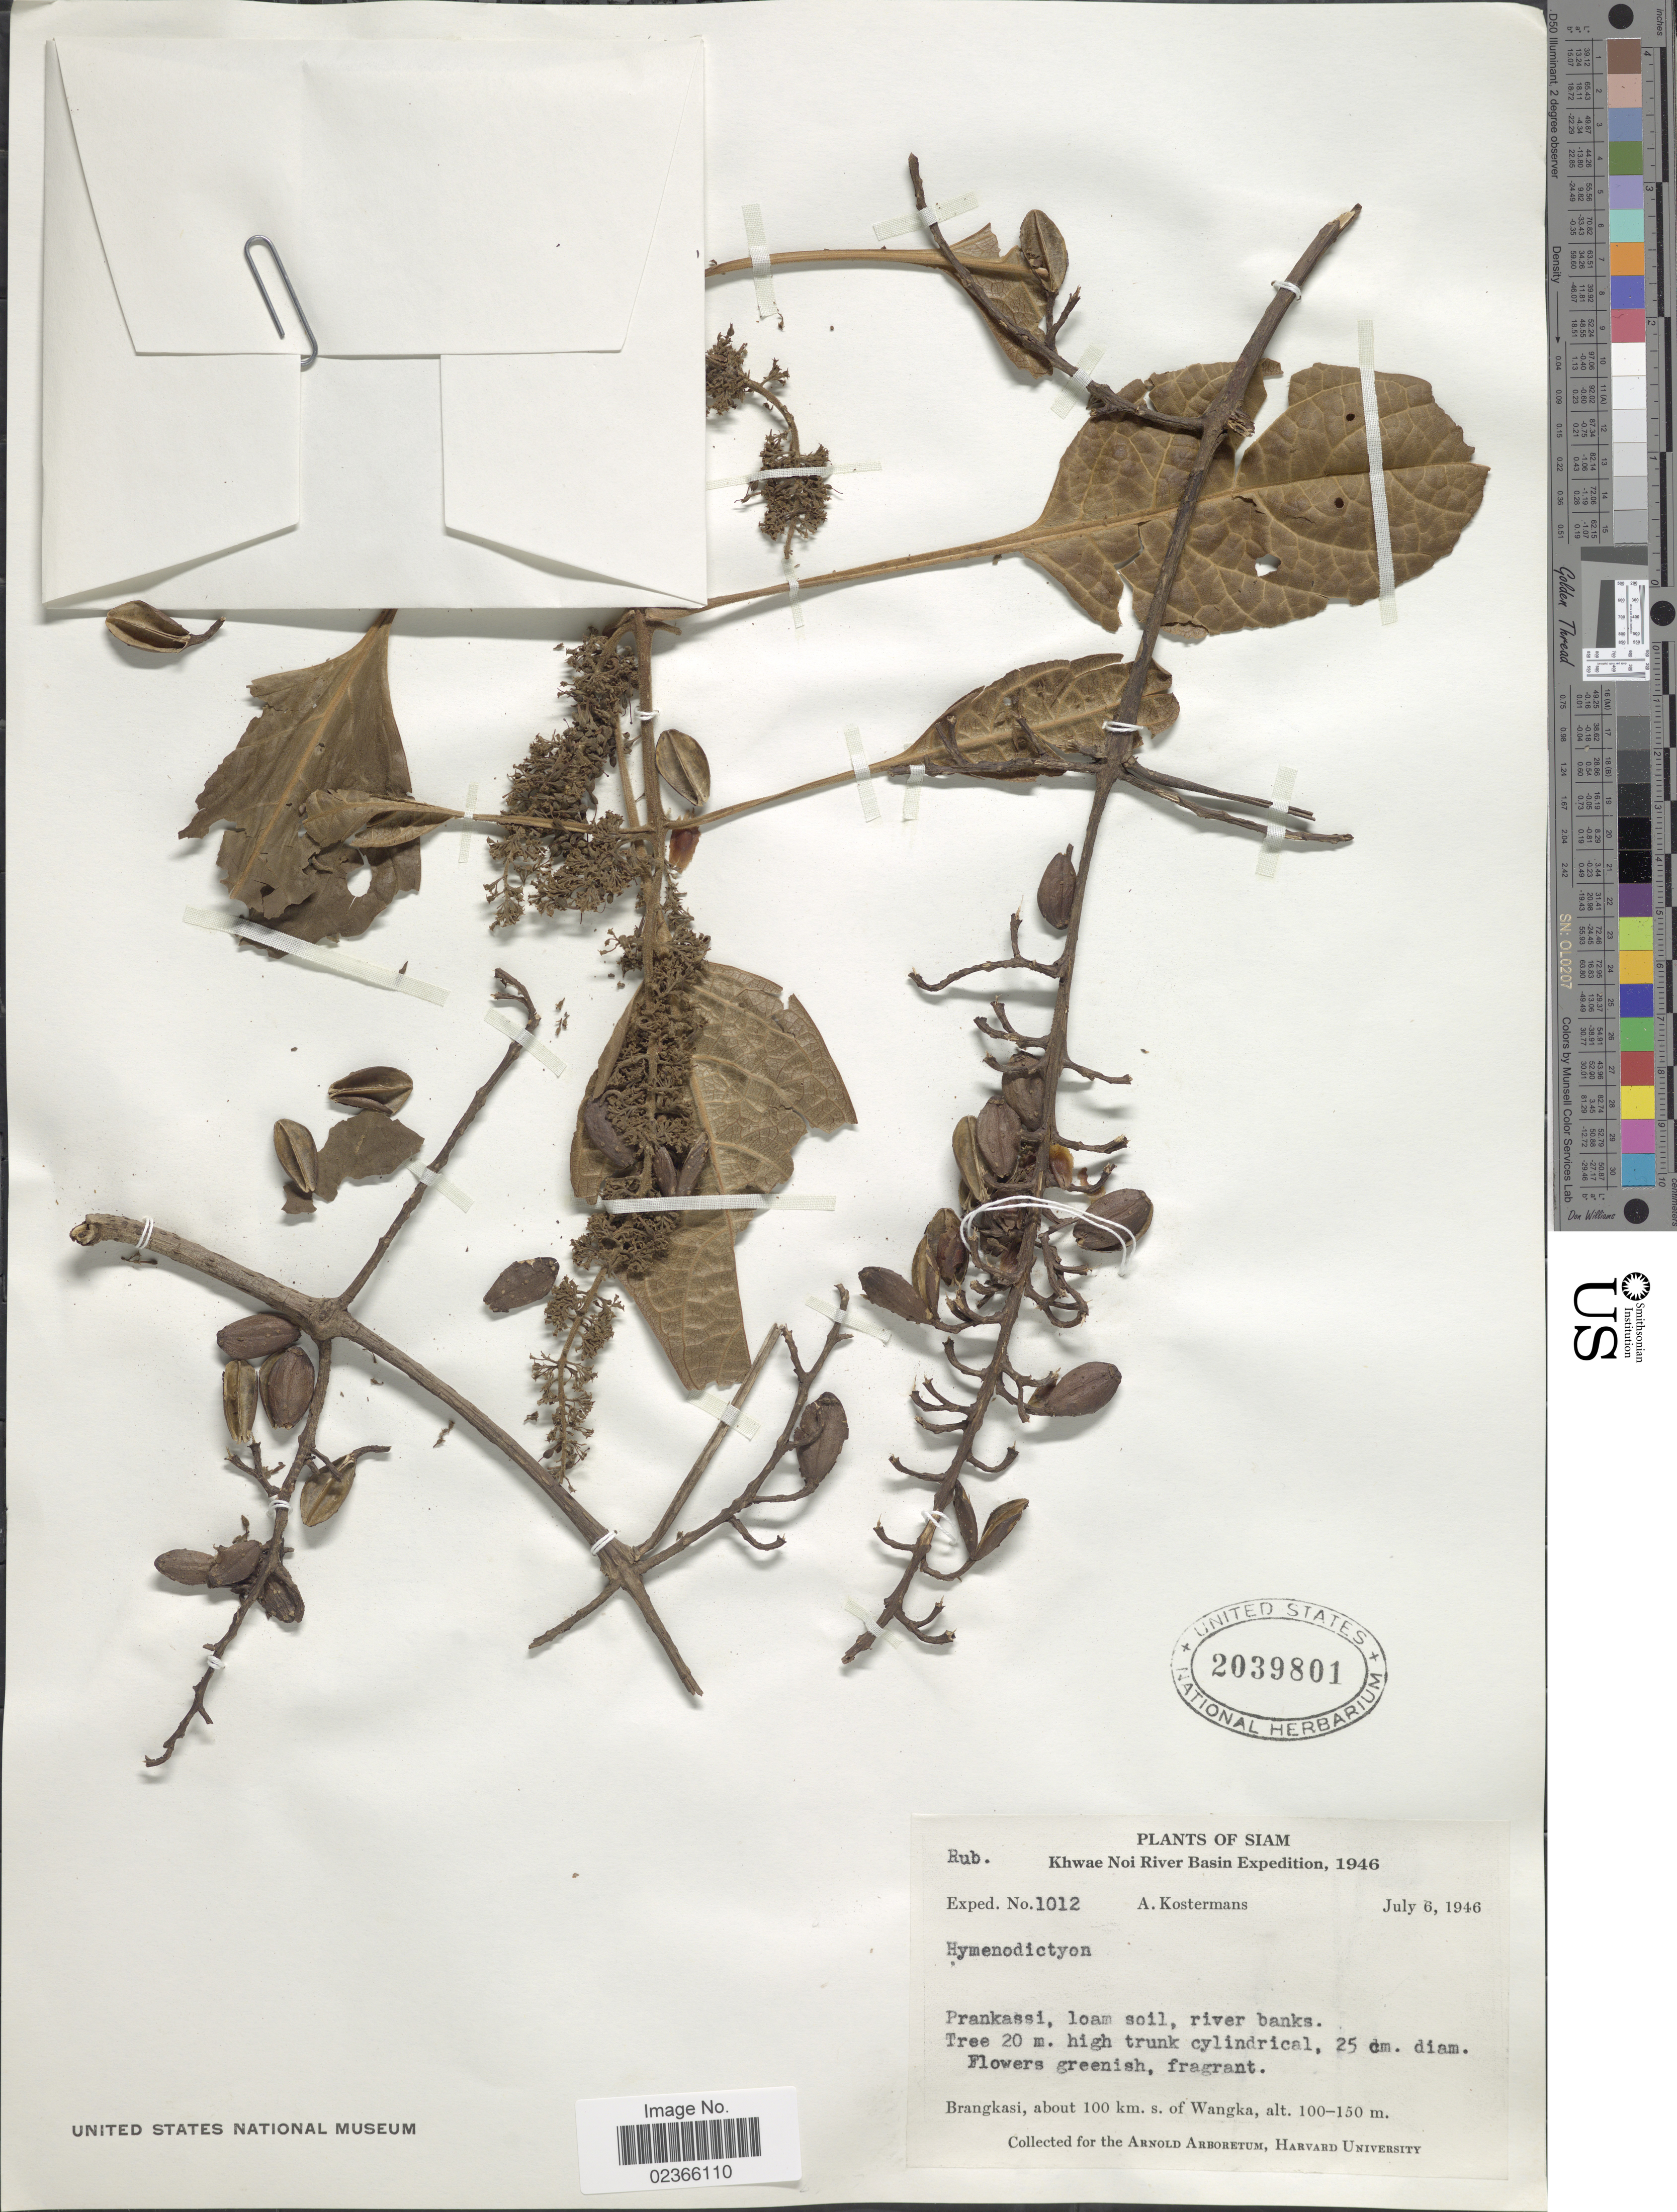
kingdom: Plantae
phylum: Tracheophyta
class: Magnoliopsida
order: Gentianales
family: Rubiaceae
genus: Hymenodictyon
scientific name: Hymenodictyon sp.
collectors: A. J. G. Kostermans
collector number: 1012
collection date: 1946-07-06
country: Thailand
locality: Siam, Prankasi, loam soil, river banks. Brangkasi, about 100 km. s. of Wangks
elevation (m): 100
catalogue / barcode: US 2039801